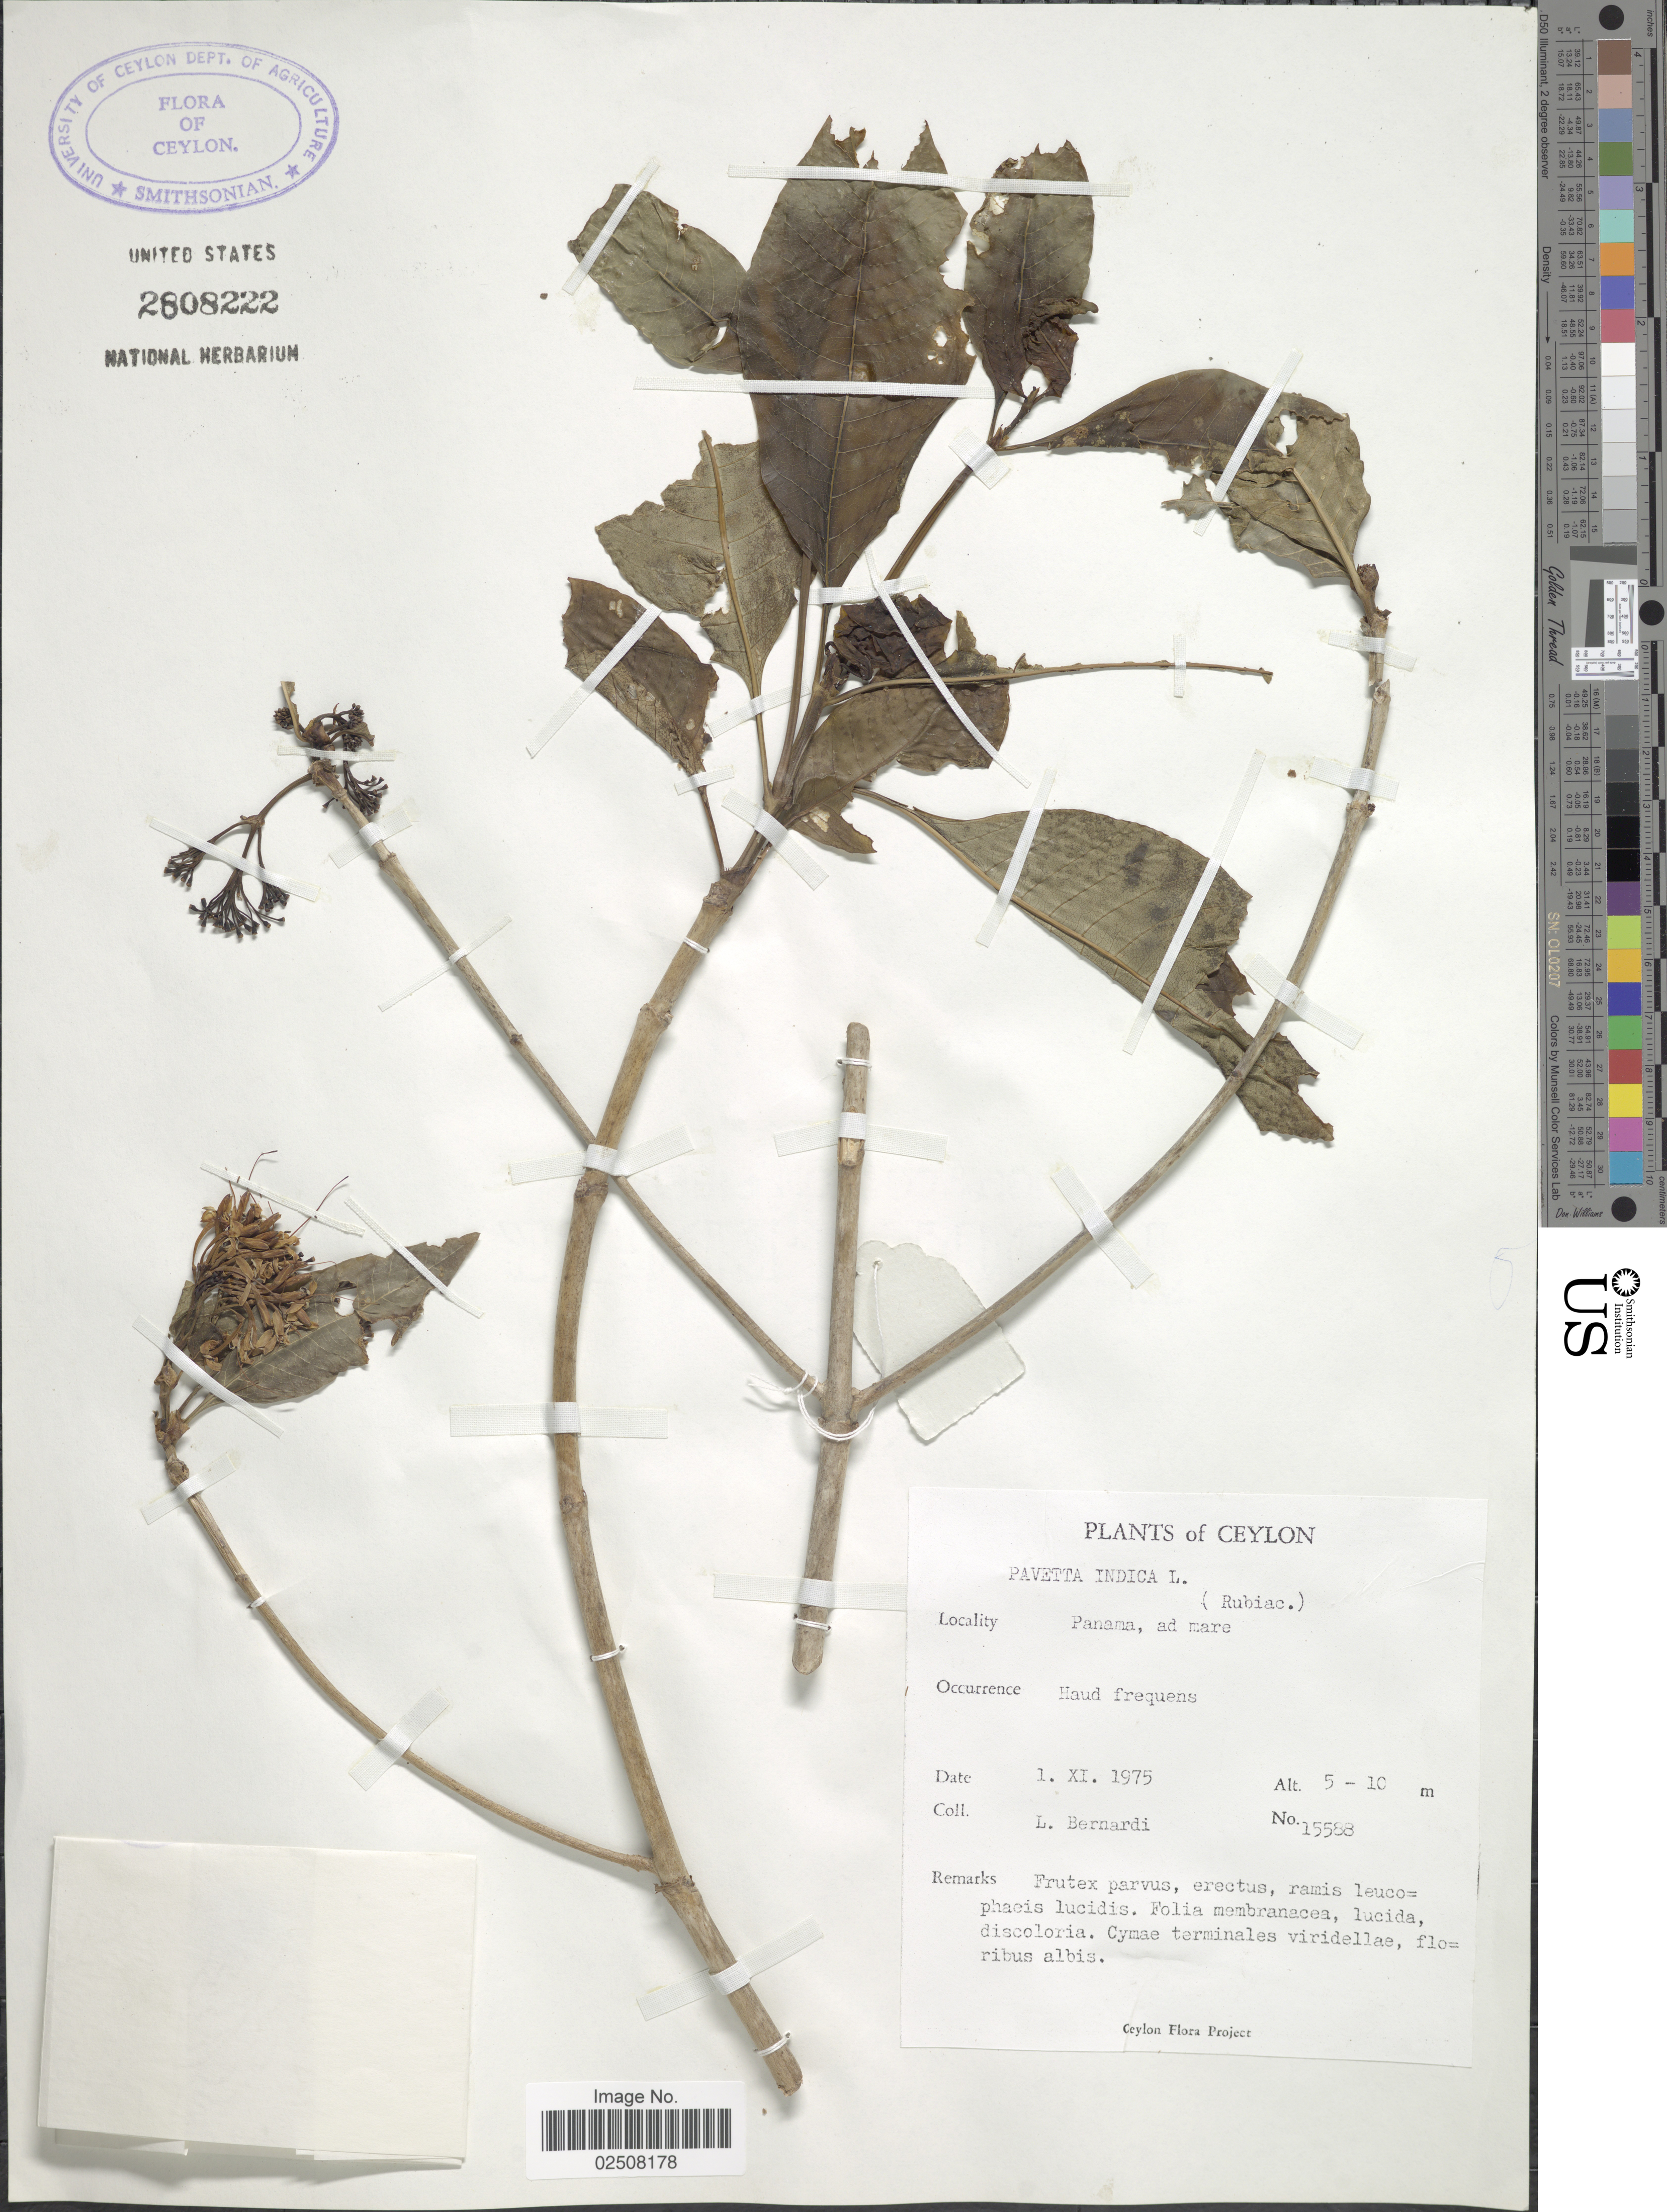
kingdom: Plantae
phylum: Tracheophyta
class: Magnoliopsida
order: Gentianales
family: Rubiaceae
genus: Pavetta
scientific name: Pavetta indica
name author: L.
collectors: L. Bernardi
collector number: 15588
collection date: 1975-11-01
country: Sri Lanka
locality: Ceylon, Panama, ad mare, Haud frequens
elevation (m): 5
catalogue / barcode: US 2808222